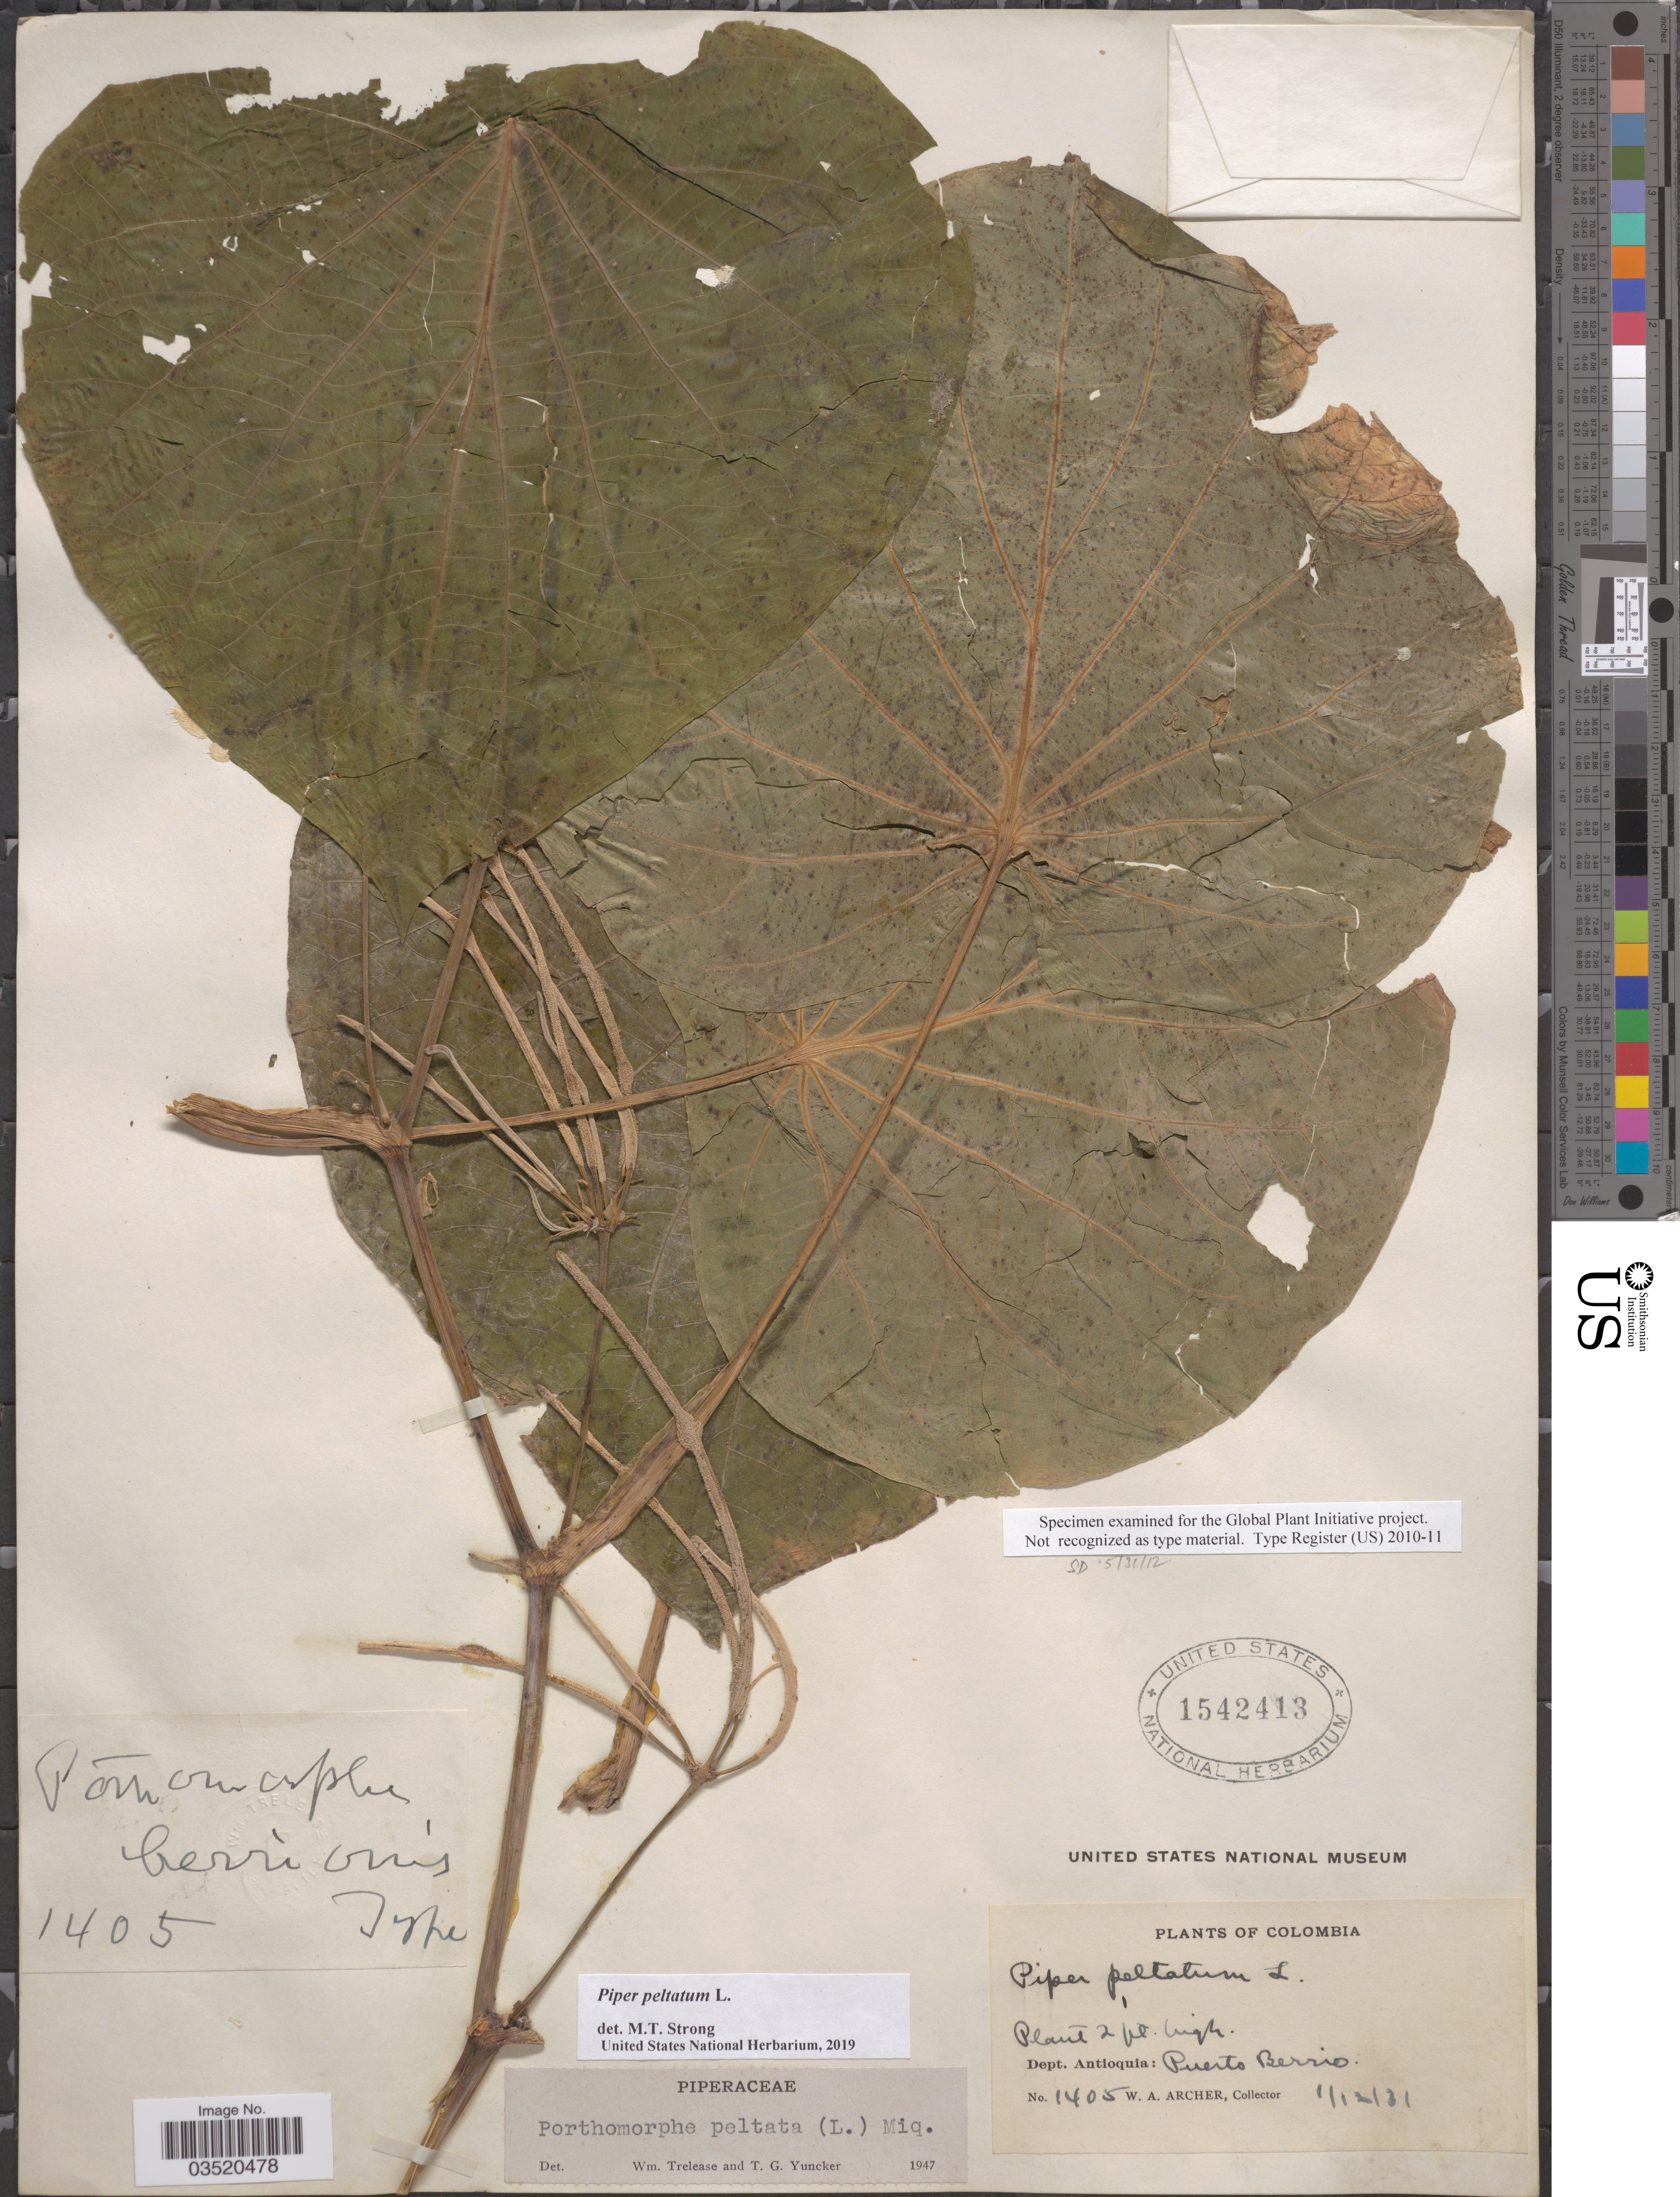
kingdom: Plantae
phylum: Tracheophyta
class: Magnoliopsida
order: Piperales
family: Piperaceae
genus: Piper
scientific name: Piper peltatum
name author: L.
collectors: W. Archer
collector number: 1405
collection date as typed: Transcribed d/m/y: 1/12/31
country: Colombia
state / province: Antioquia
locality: Dept. Antioquia: Puerto Berrio.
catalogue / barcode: US 1542413